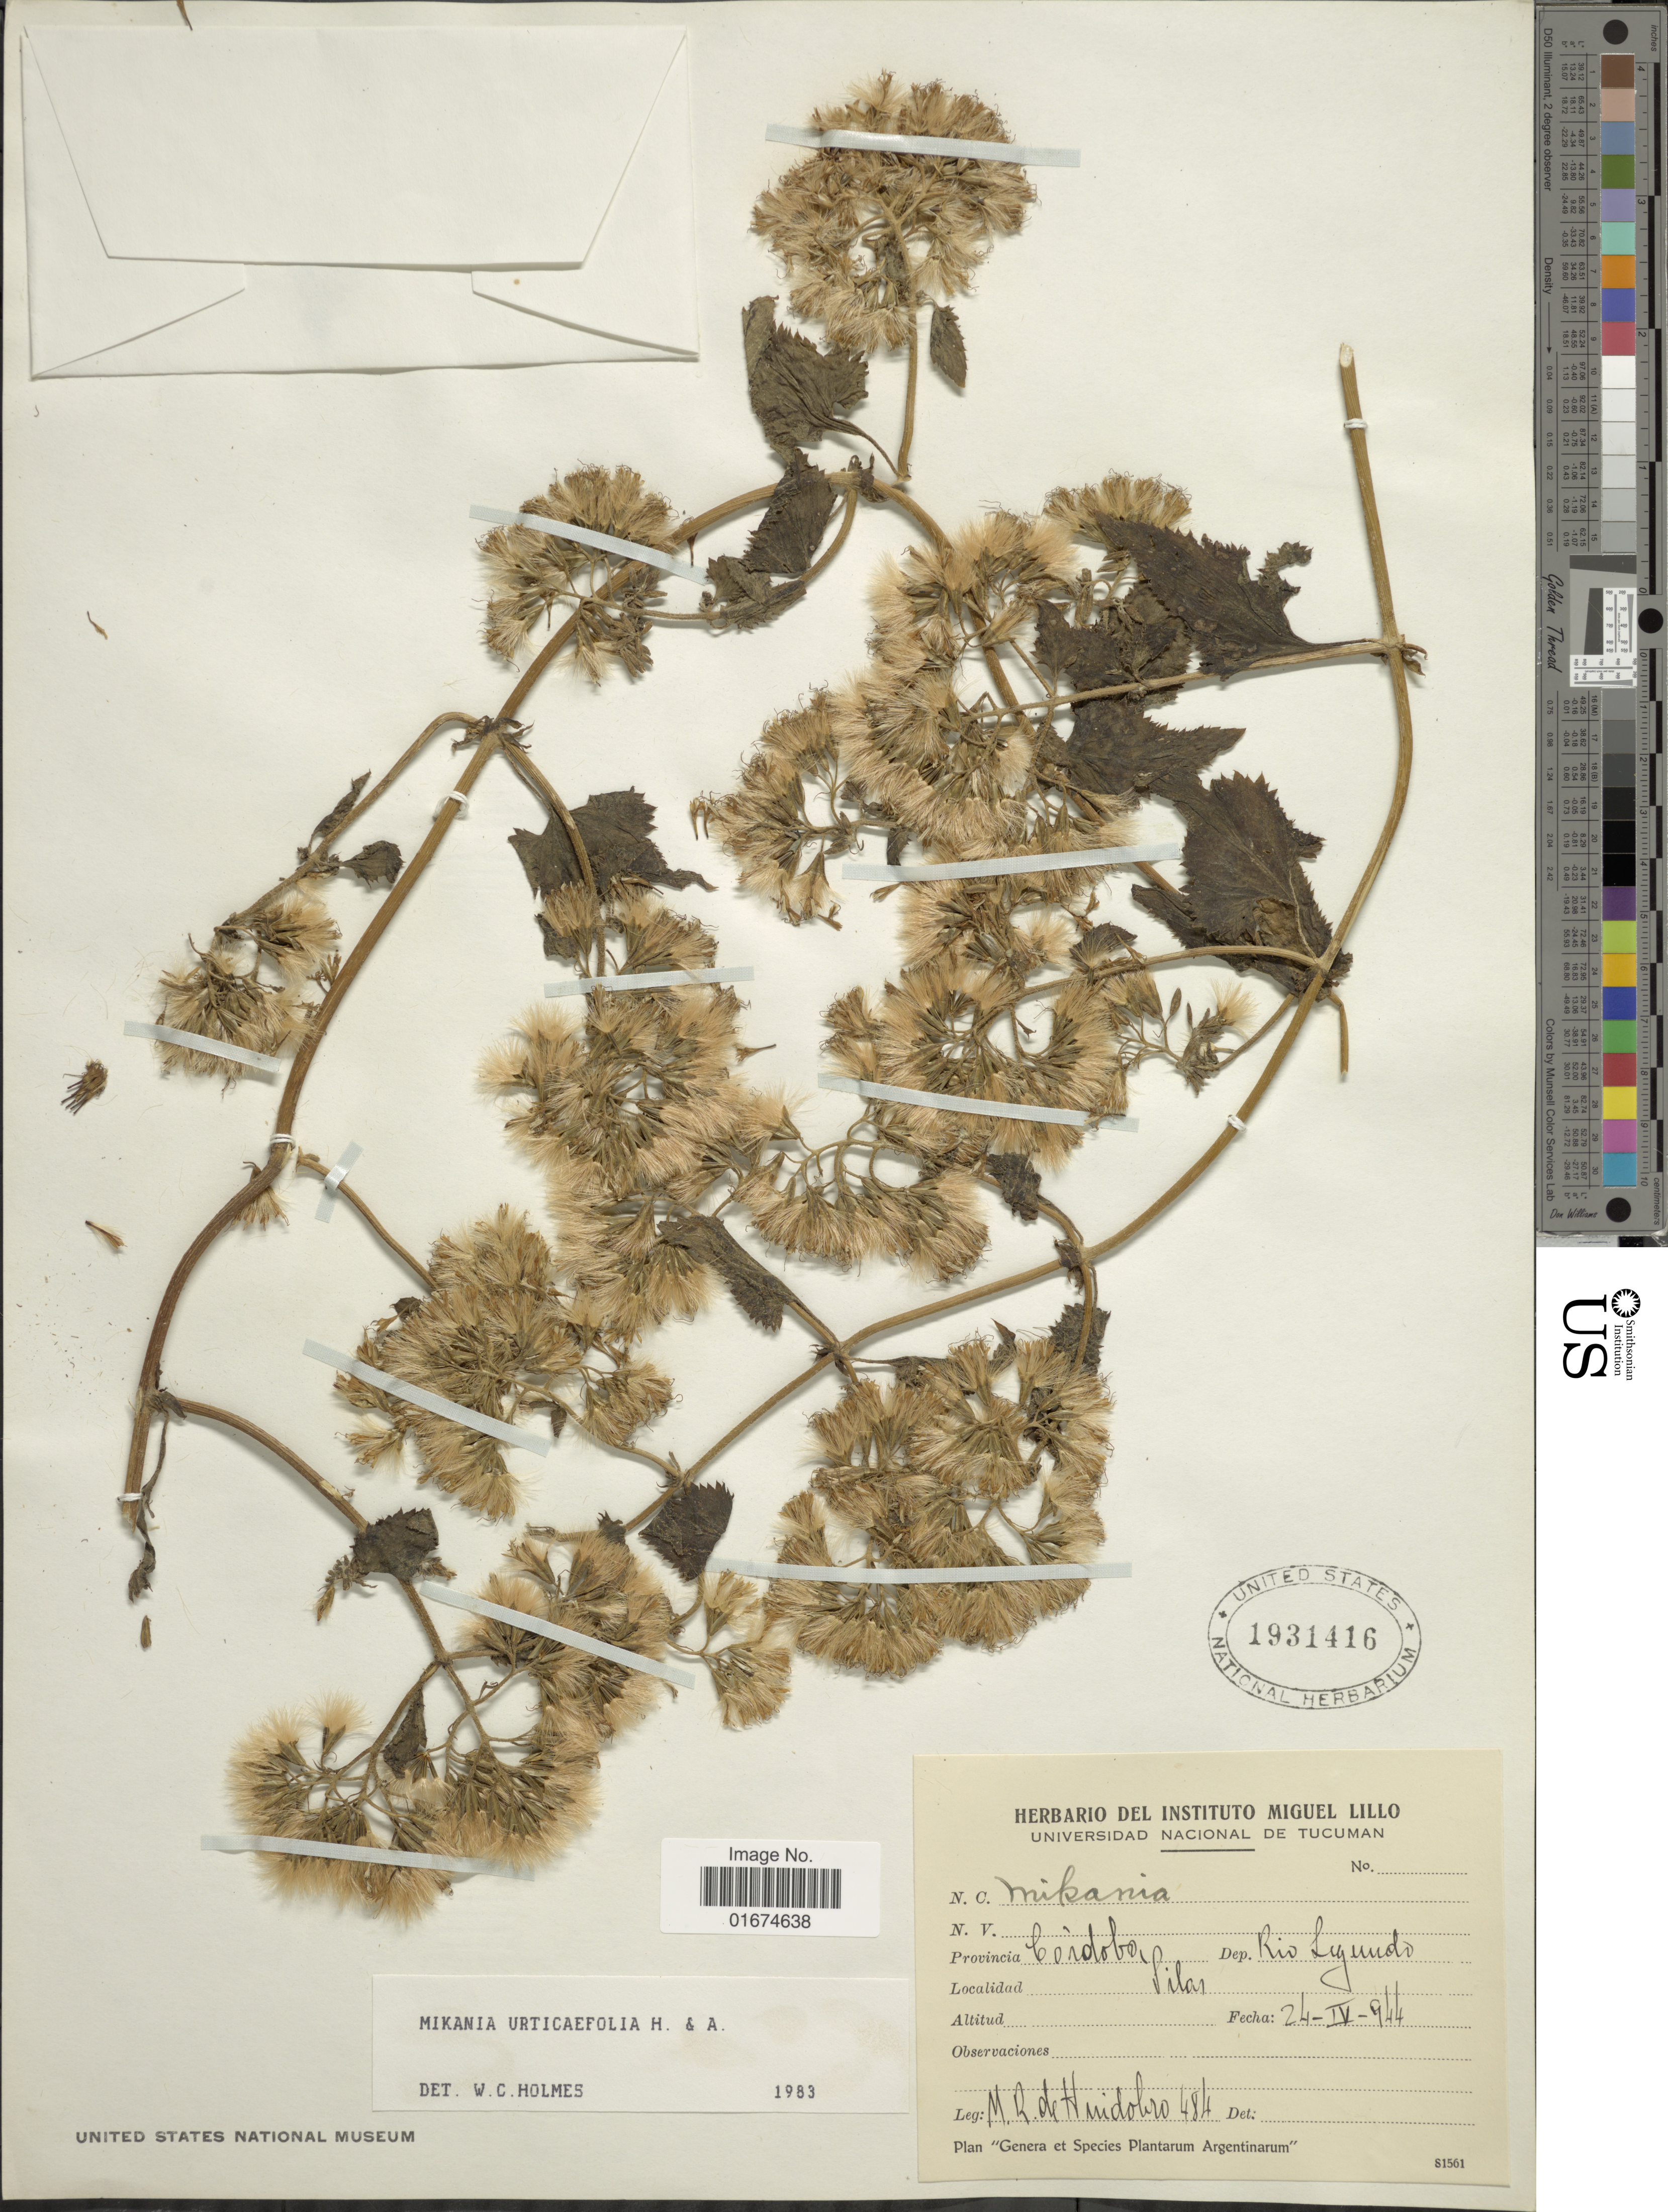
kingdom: Plantae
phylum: Tracheophyta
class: Magnoliopsida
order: Asterales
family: Asteraceae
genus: Mikania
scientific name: Mikania urticifolia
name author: Hook. & Arn.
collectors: M. Ruiz Huidobro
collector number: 484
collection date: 1944-04-24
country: Argentina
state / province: Cordoba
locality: Dep. Rio Lugundo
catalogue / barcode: US 1931416